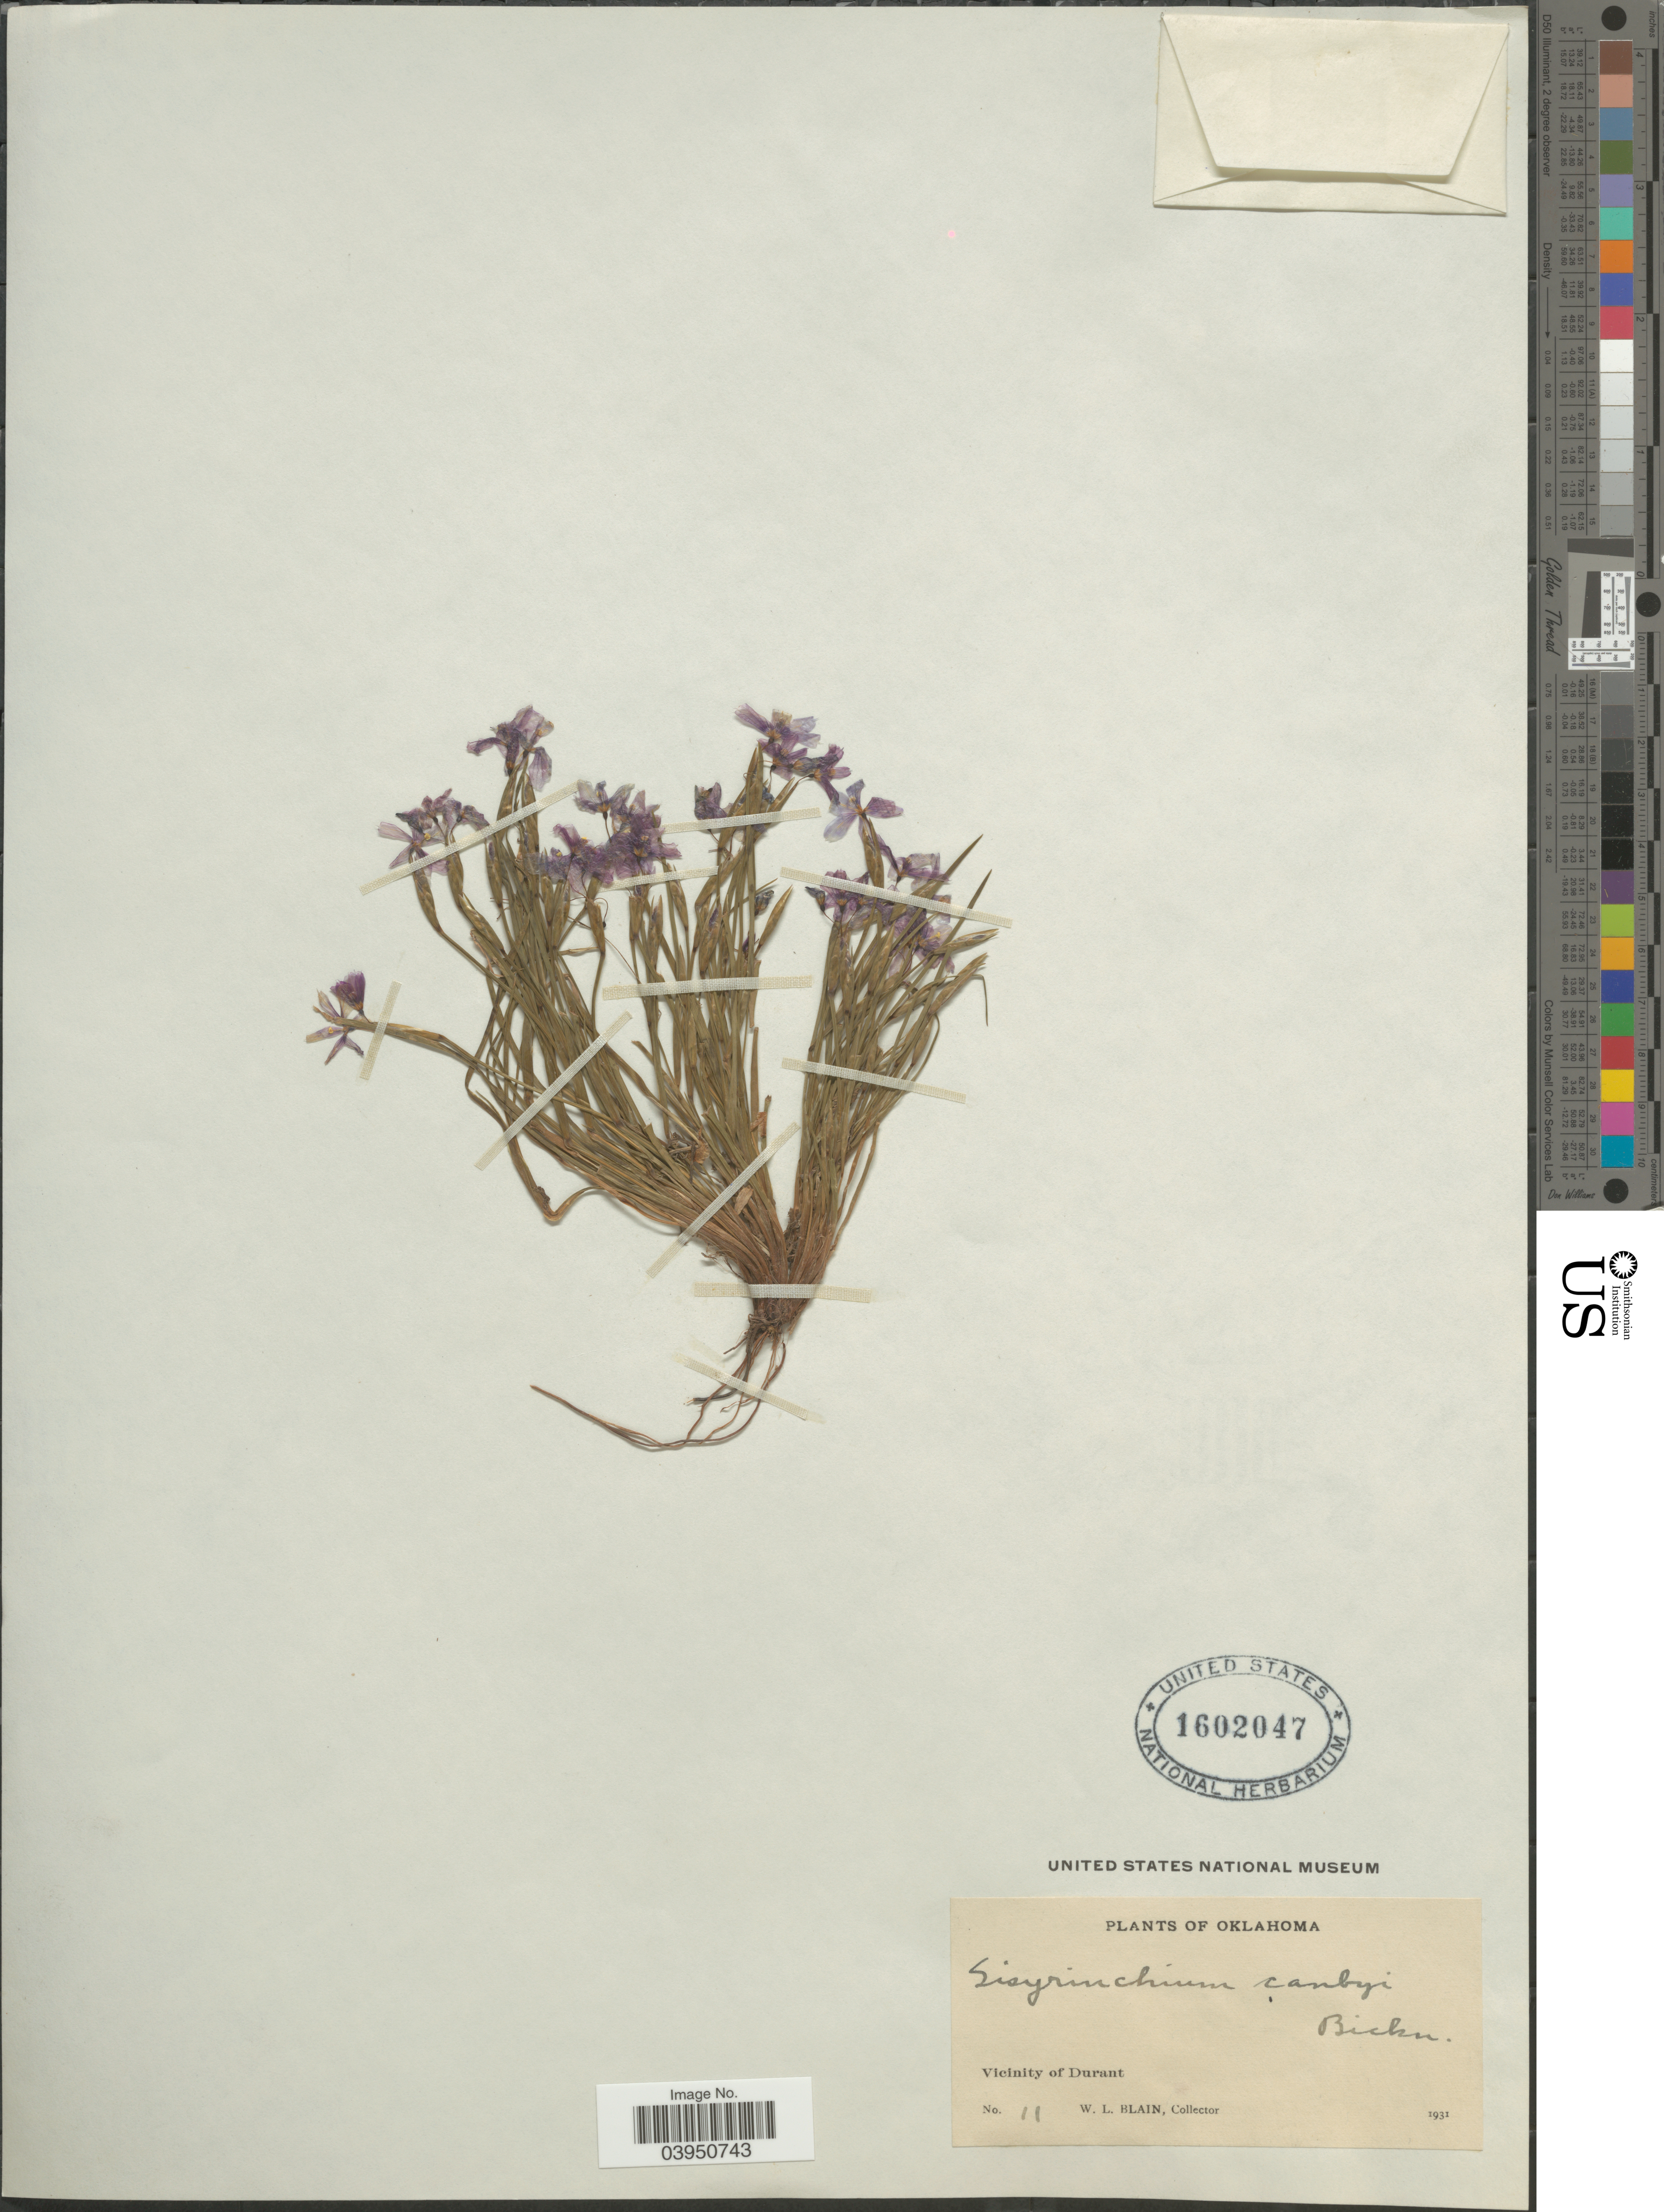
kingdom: Plantae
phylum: Tracheophyta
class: Liliopsida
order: Asparagales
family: Iridaceae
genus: Sisyrinchium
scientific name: Sisyrinchium canbyi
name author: E.P. Bicknell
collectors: W. Blain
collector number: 11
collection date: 1931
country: United States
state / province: Oklahoma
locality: Vicinity of Durant.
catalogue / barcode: US 1602047